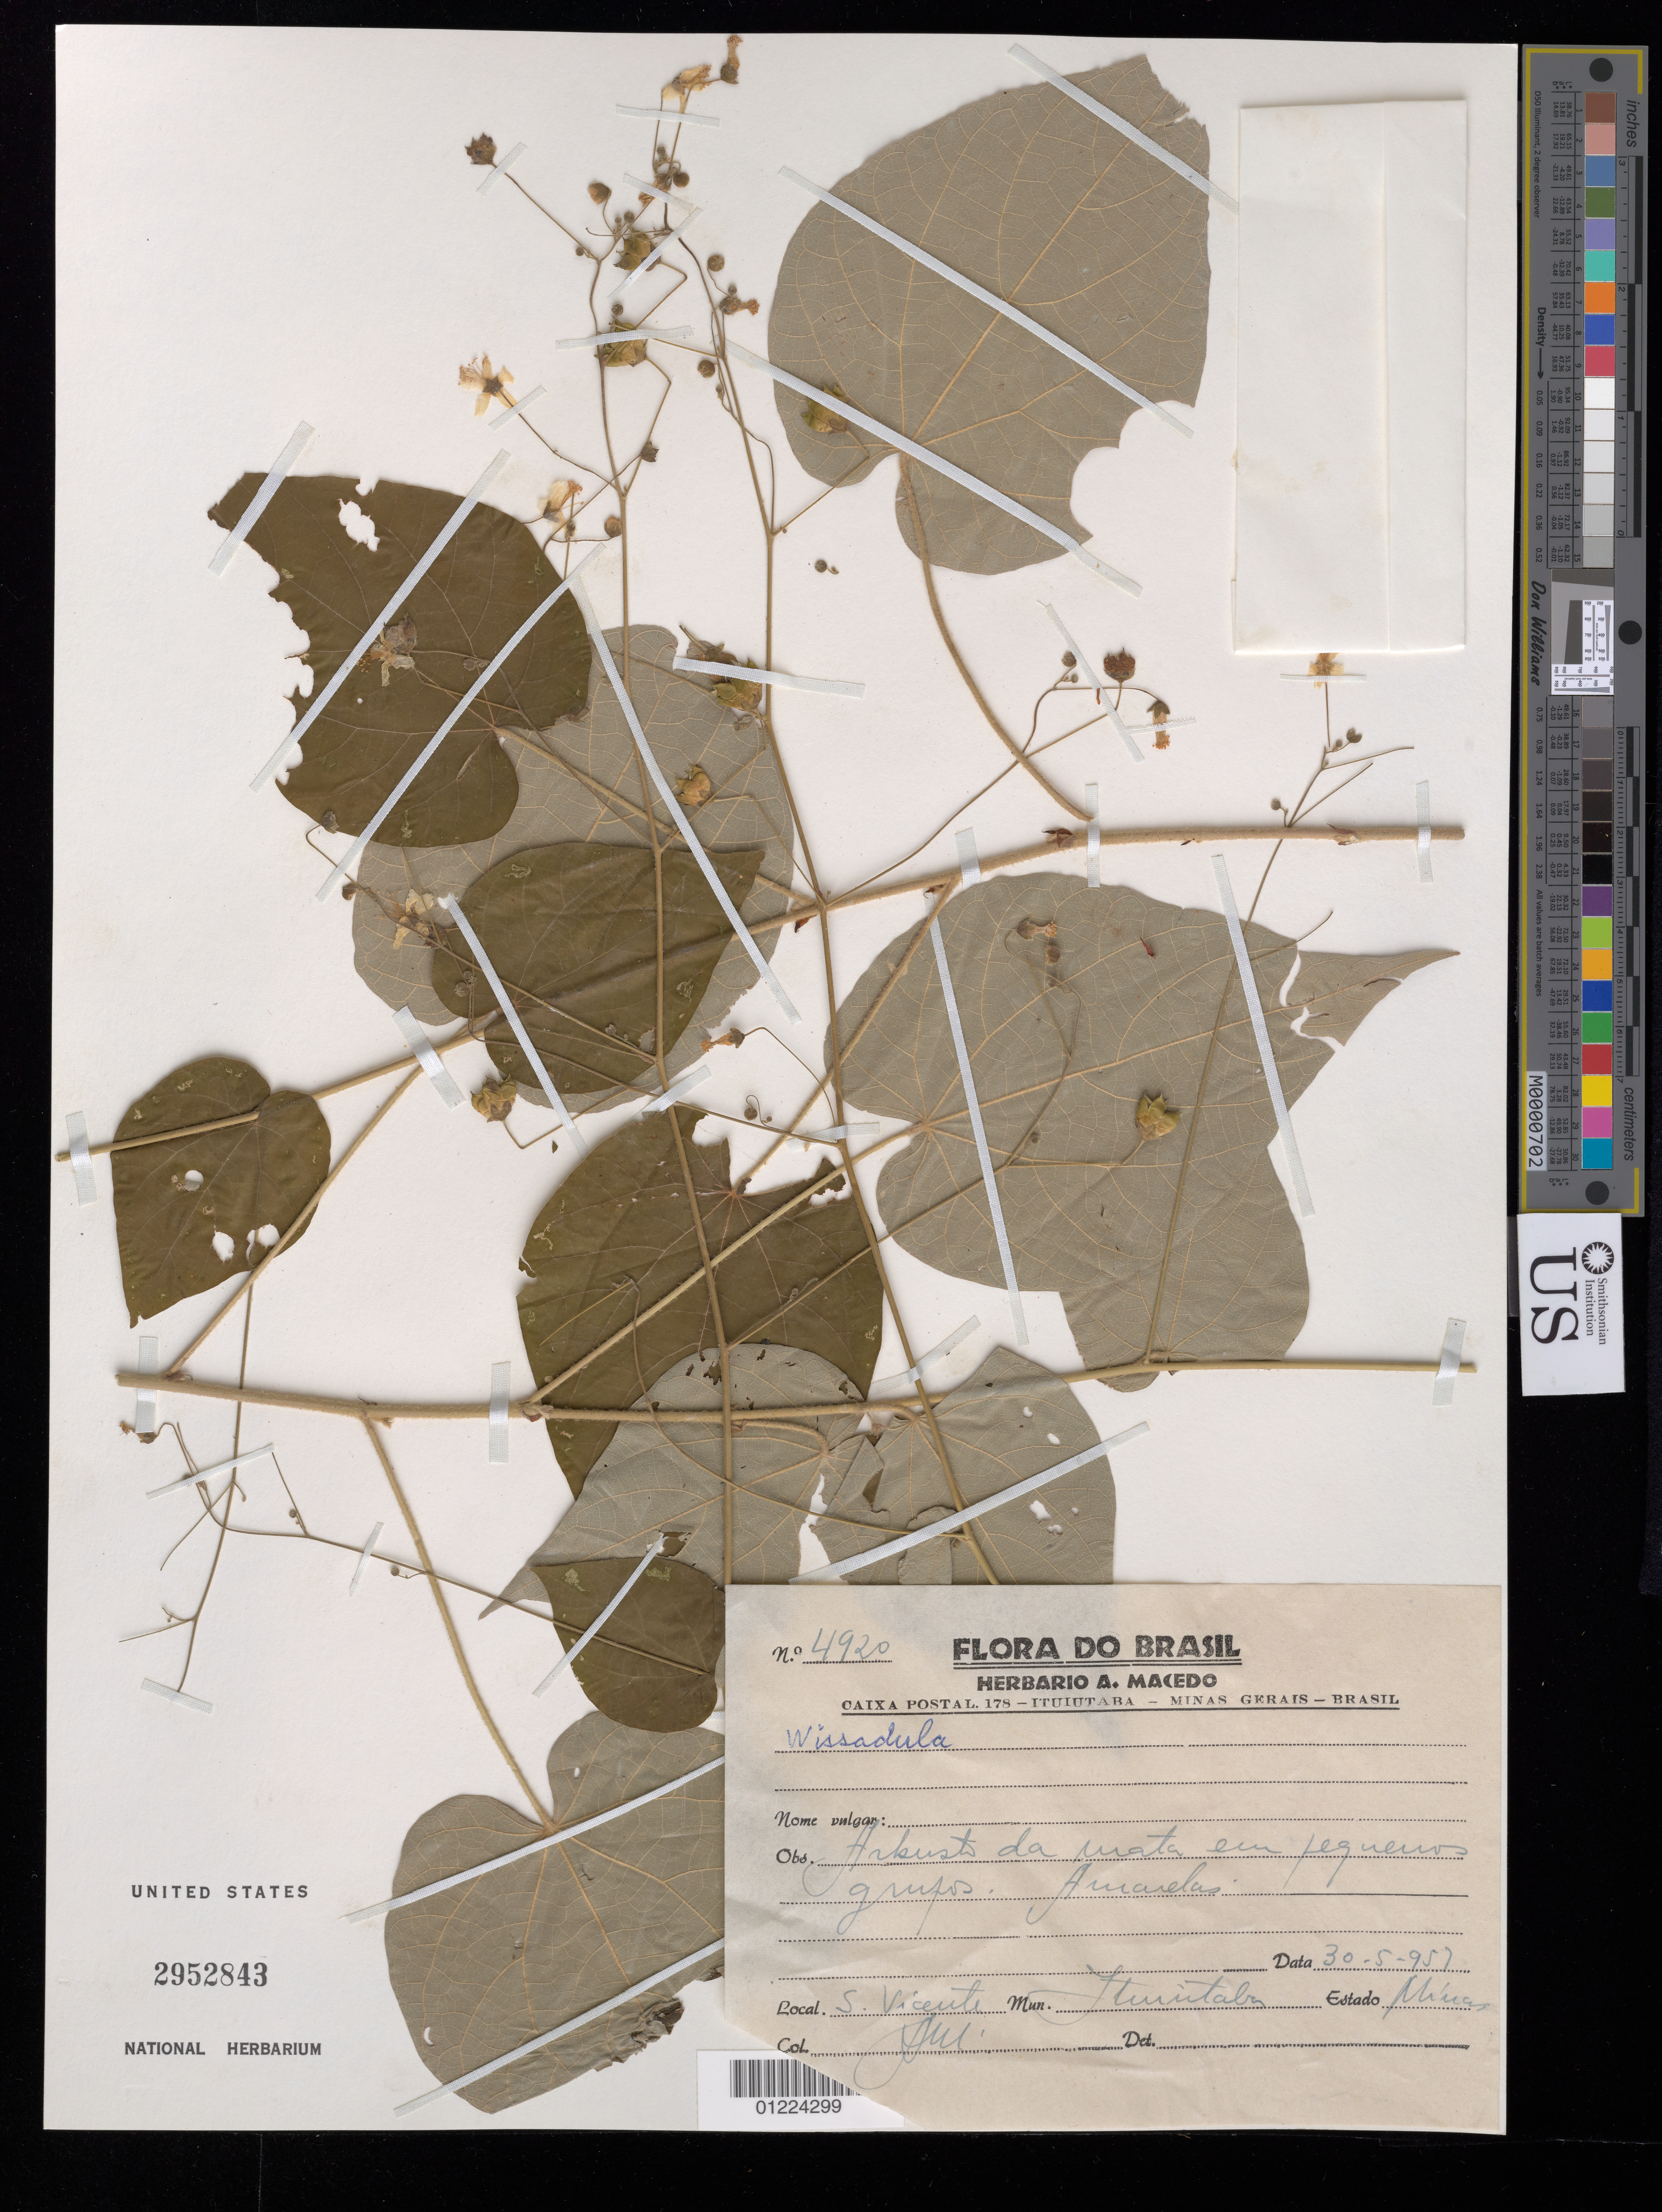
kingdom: Plantae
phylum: Tracheophyta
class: Magnoliopsida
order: Malvales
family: Malvaceae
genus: Wissadula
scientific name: Wissadula amplissima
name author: (L.) R.E. Fr.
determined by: Dorr, Laurence J., Curator (BOT), Smithsonian Institution - National Museum of Natural History (UNITED STATES)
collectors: A. Macedo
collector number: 4920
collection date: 1957-05-30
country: Brazil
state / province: Minas Gerais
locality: Sao Vicente.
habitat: Shrub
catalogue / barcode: US 2952843